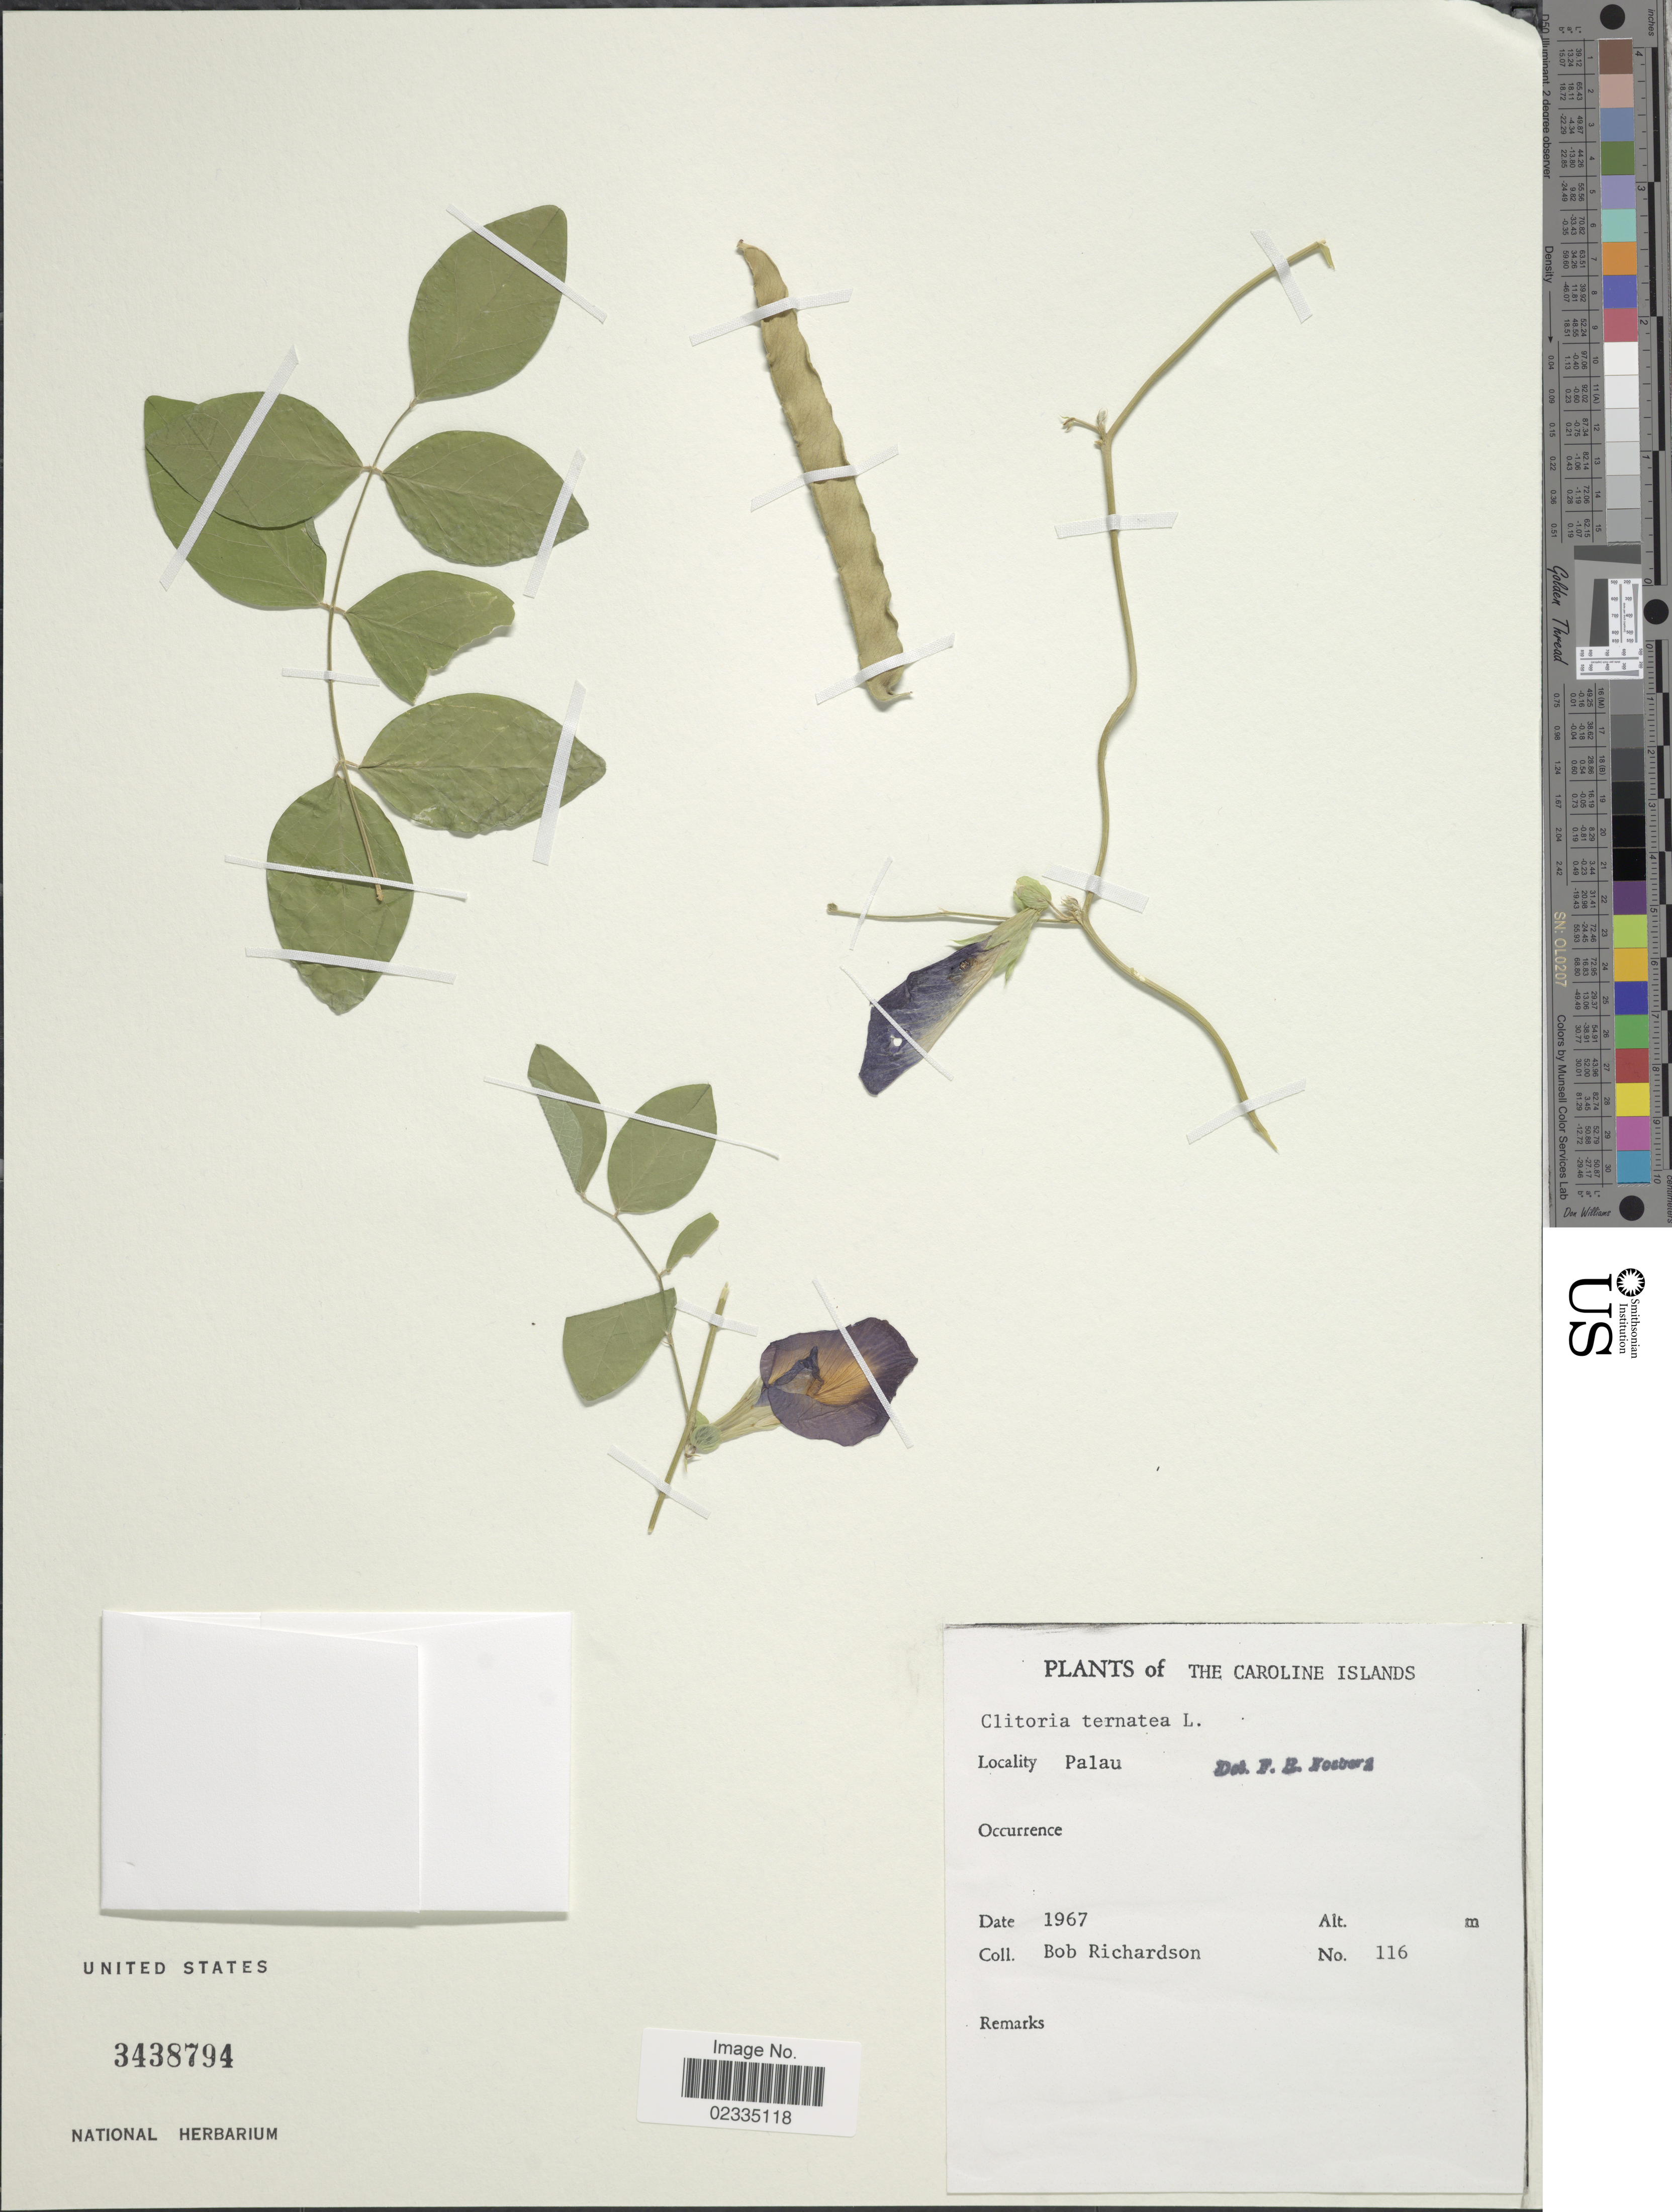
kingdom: Plantae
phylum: Tracheophyta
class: Magnoliopsida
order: Fabales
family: Fabaceae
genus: Clitoria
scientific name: Clitoria ternatea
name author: L.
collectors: B. Richardson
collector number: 116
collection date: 1967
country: Palau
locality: The Caroline Islands, Palau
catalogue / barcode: US 3438794